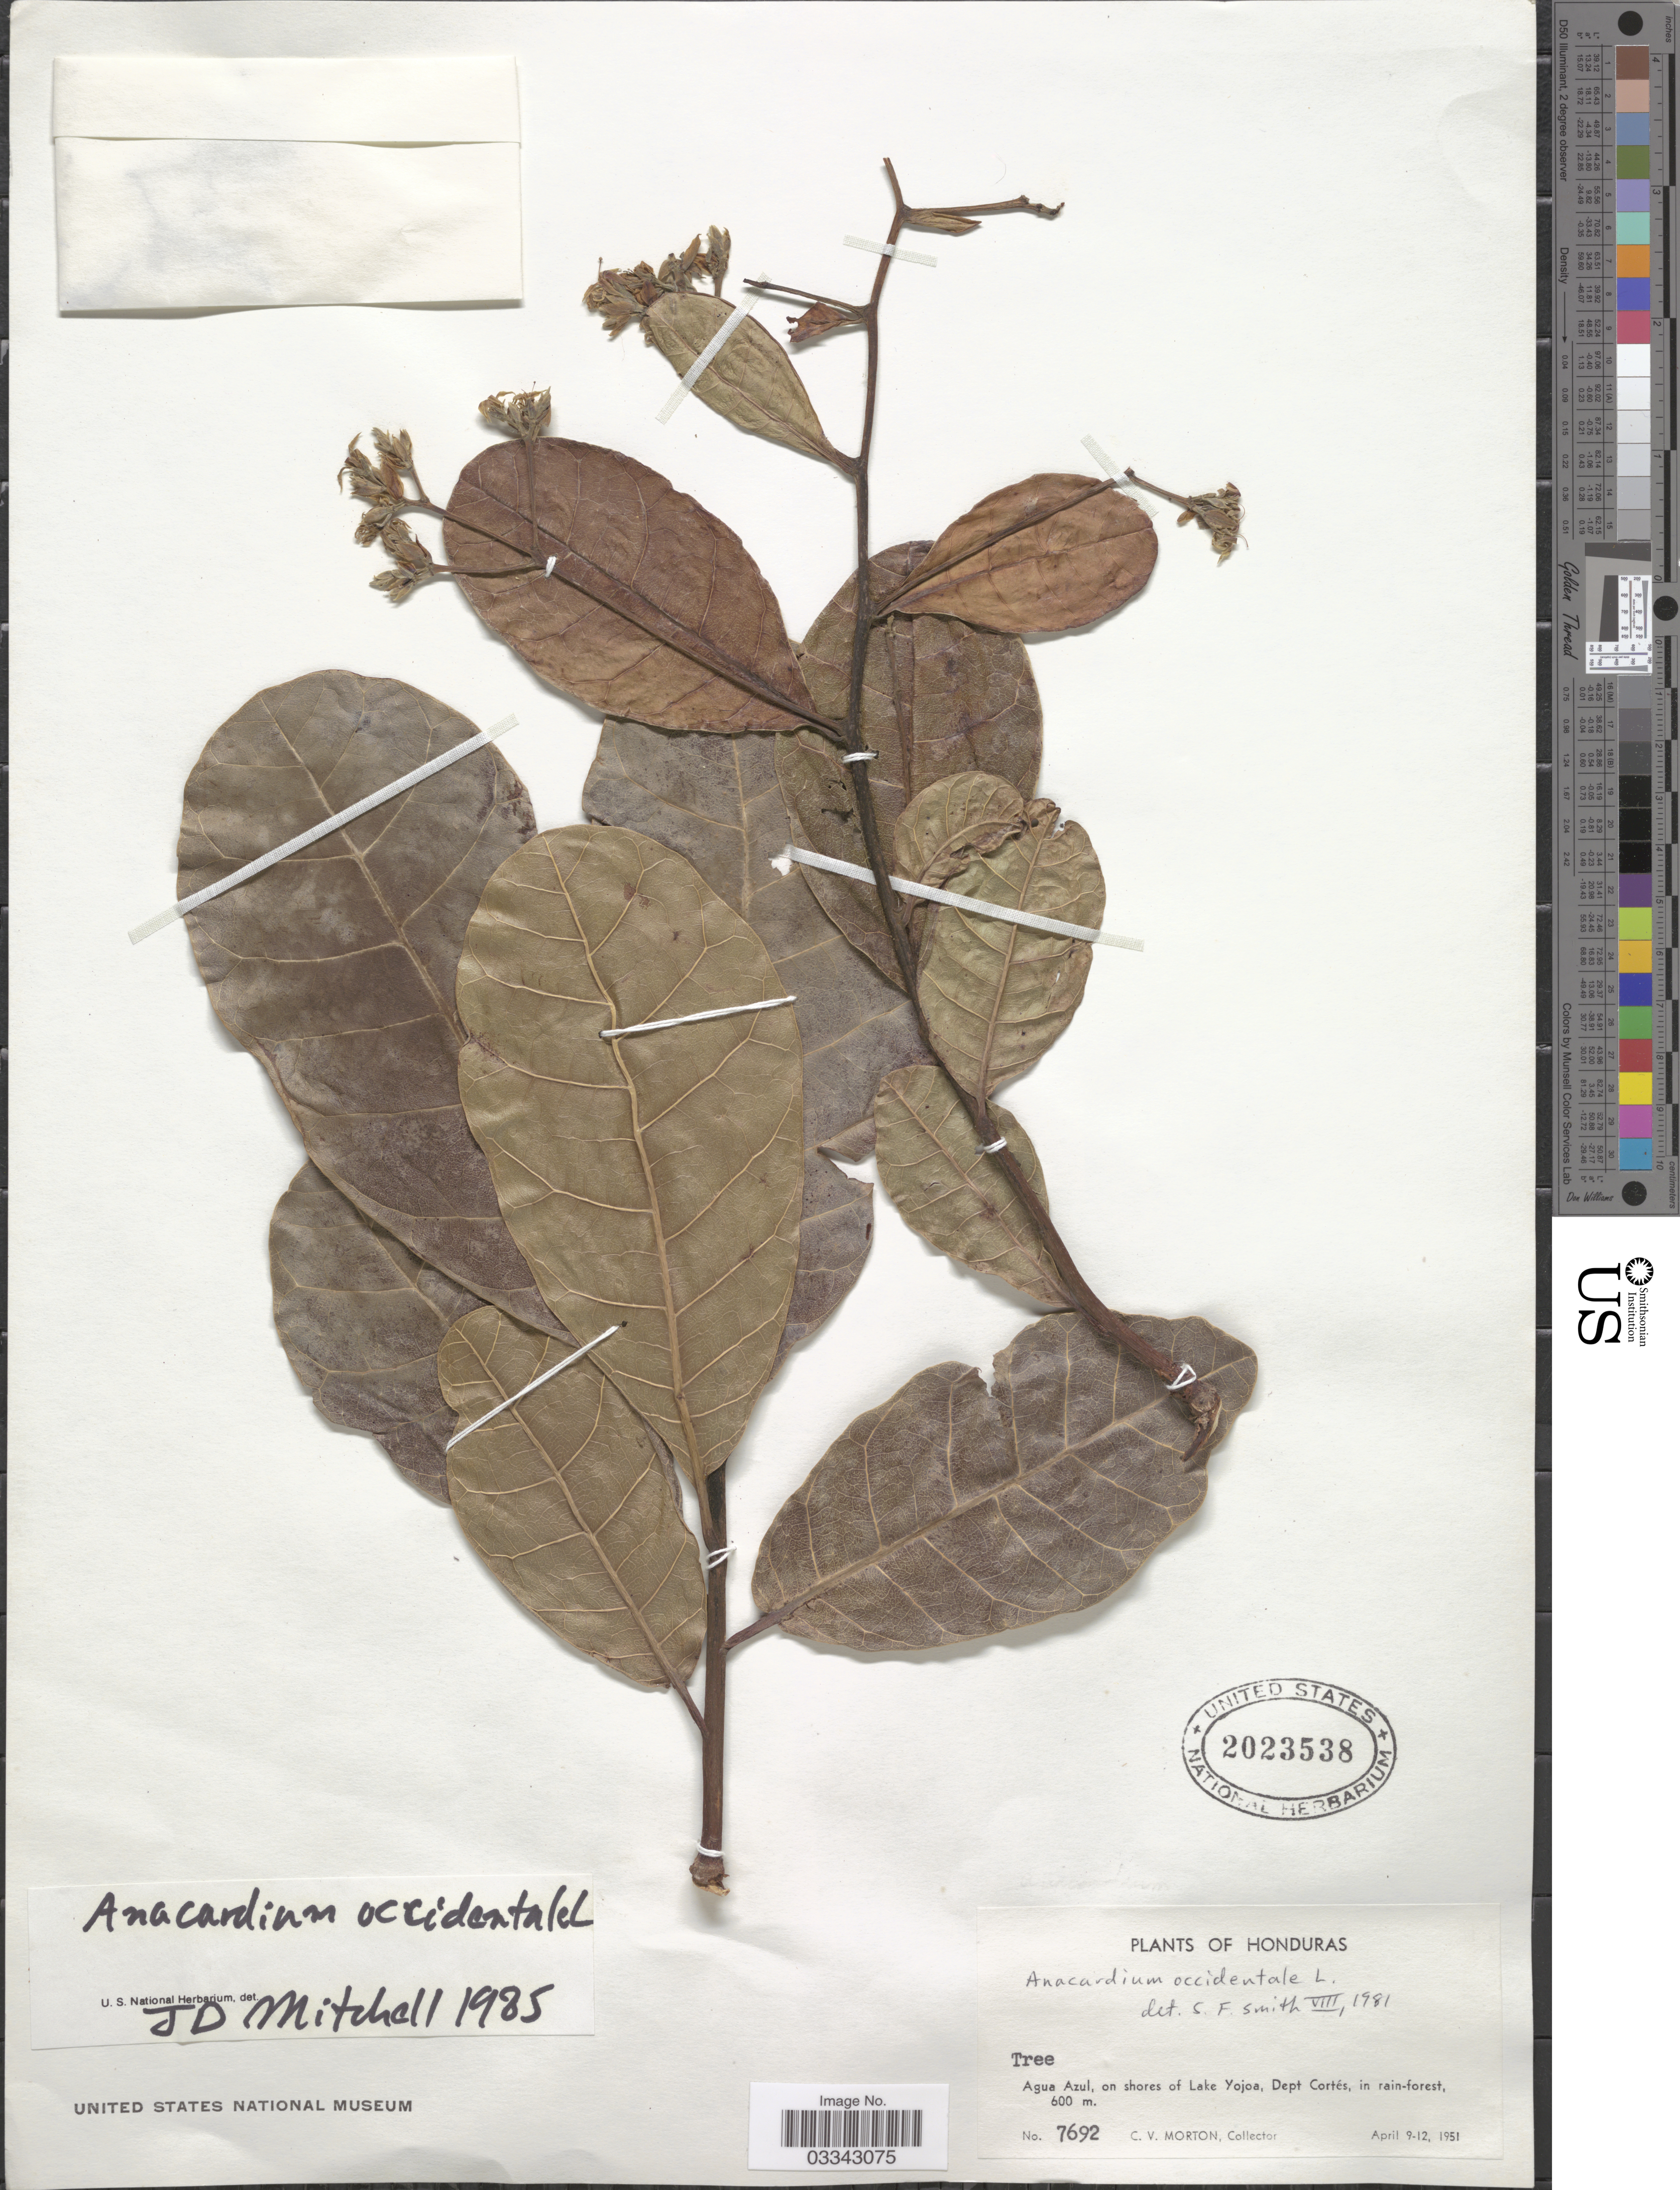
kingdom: Plantae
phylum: Tracheophyta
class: Magnoliopsida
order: Sapindales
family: Anacardiaceae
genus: Anacardium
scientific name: Anacardium occidentale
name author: L.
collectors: C. V. Morton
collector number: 7692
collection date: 1951-04-09/1951-04-12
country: Honduras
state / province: Cortés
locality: Agua Azul, on shores of Lake Yojoa, Dept Cortés.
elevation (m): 600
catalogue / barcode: US 2023538